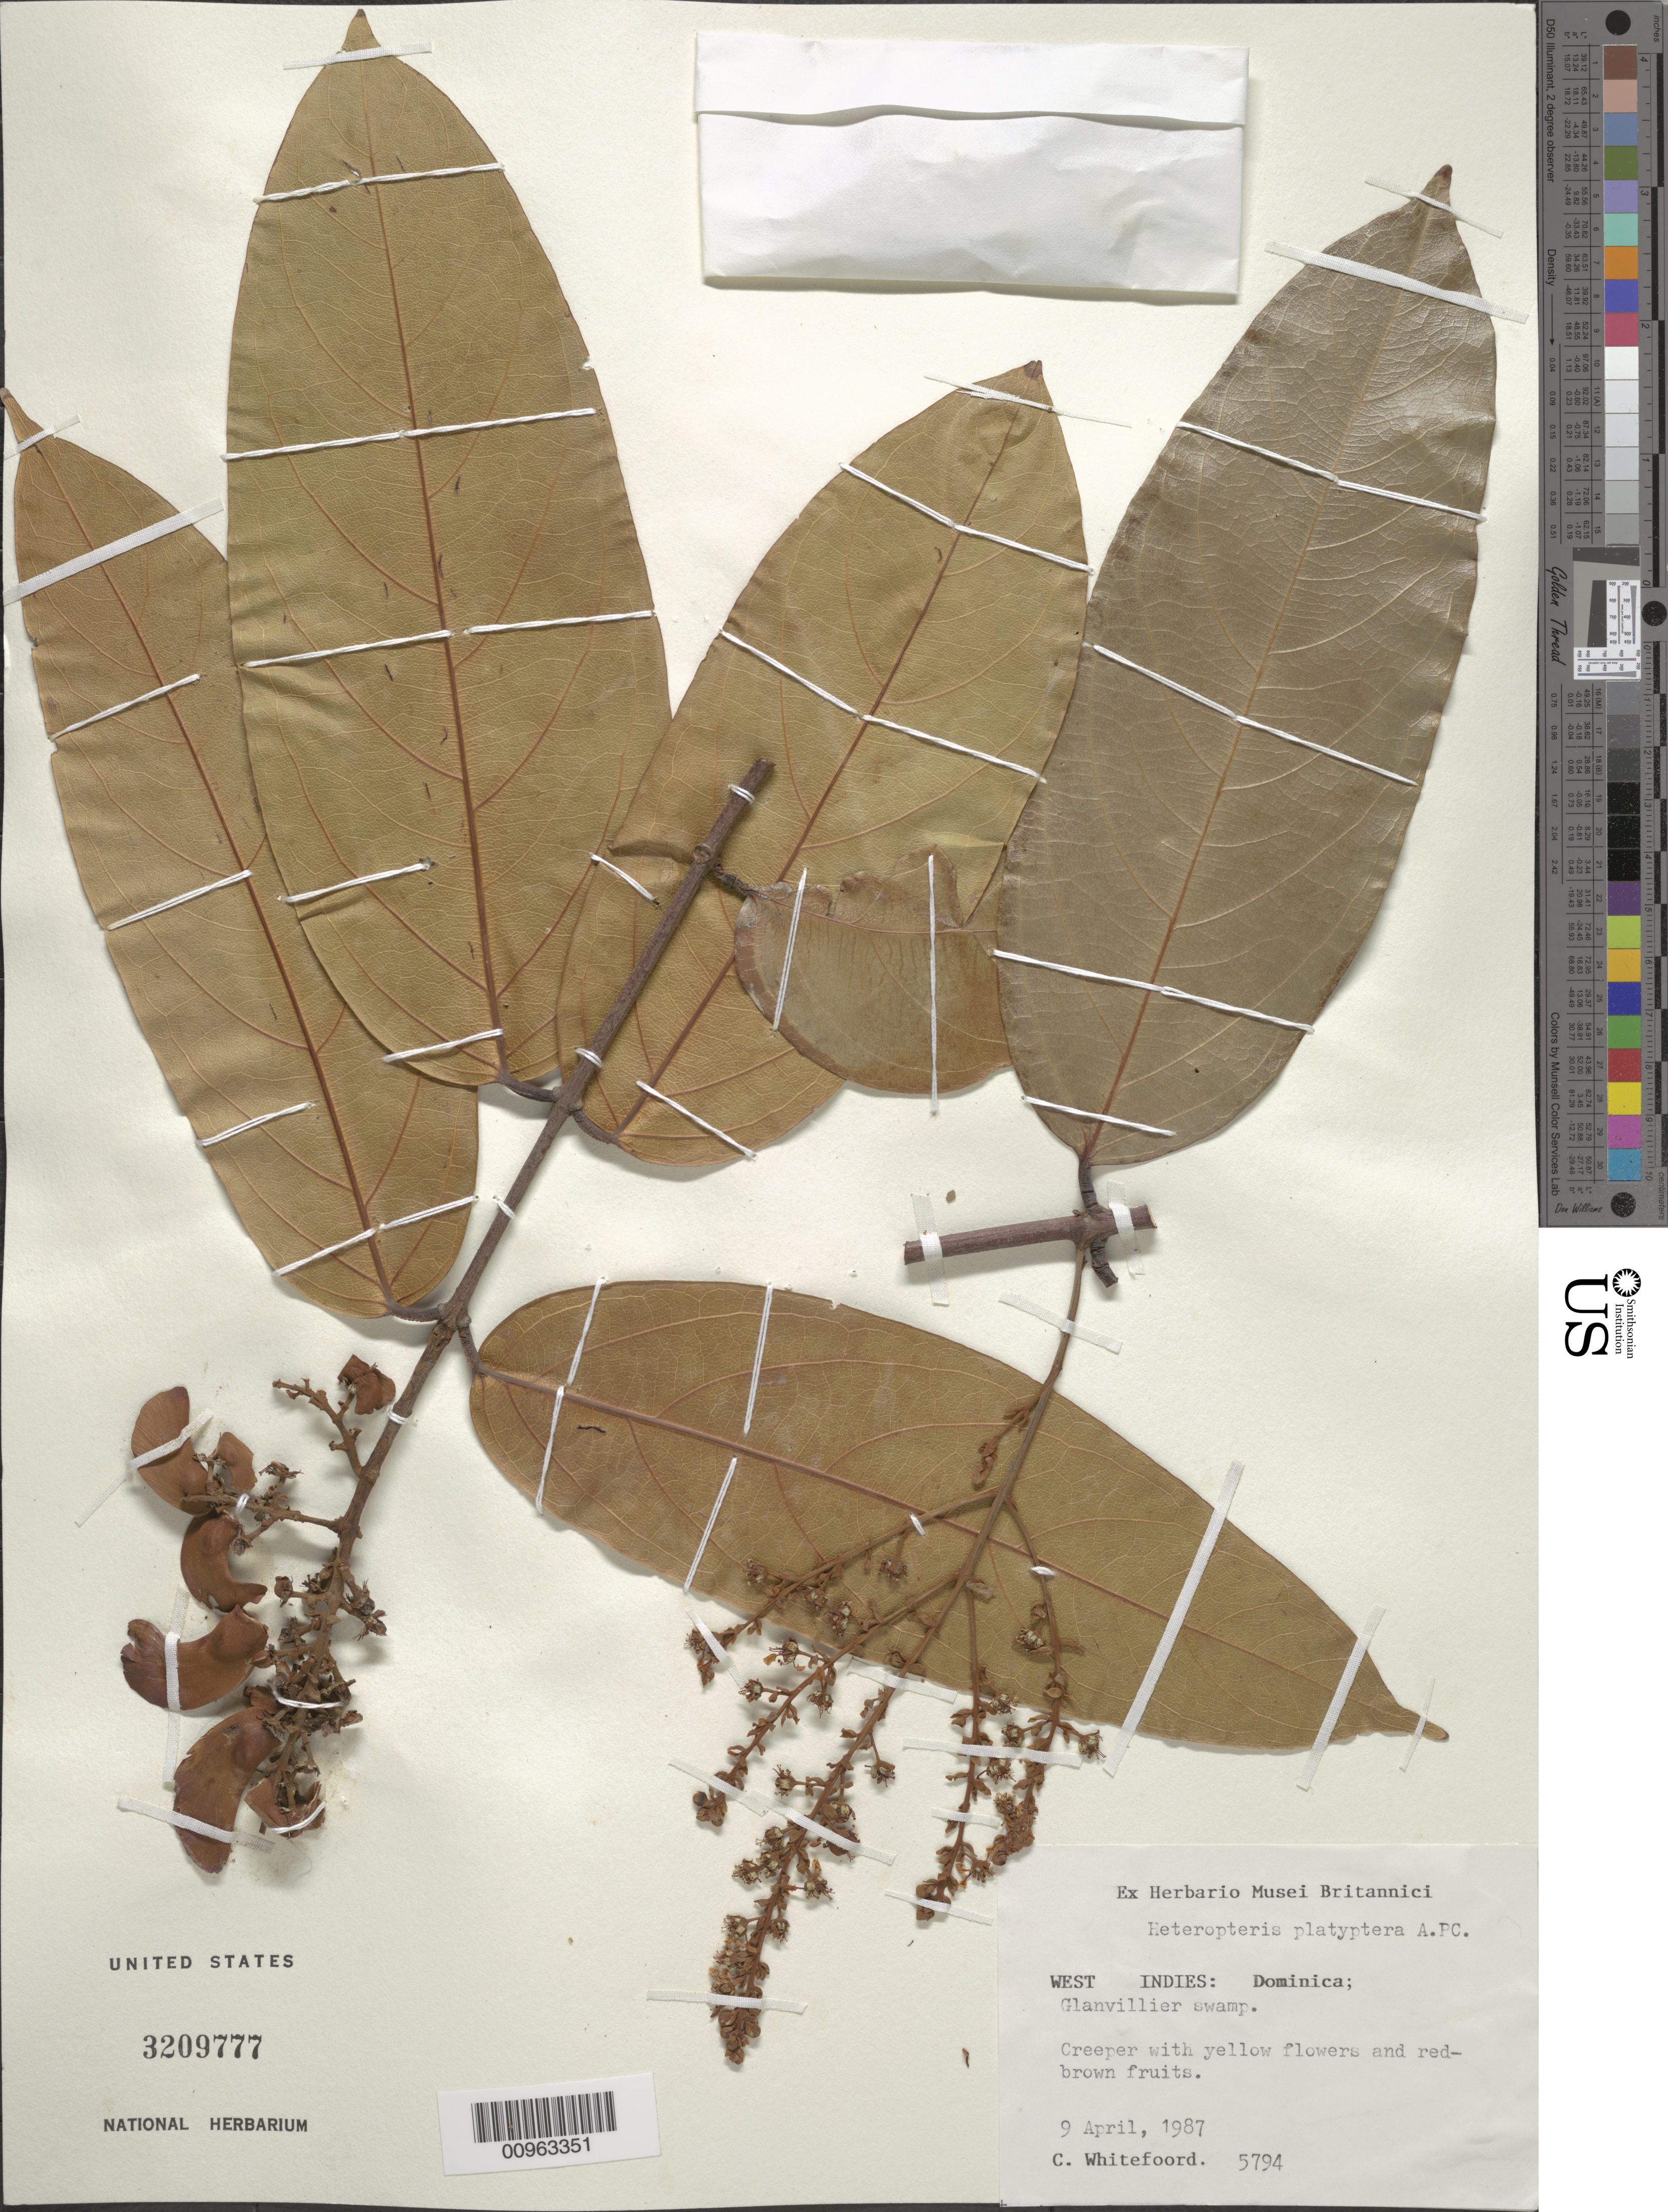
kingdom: Plantae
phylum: Tracheophyta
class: Magnoliopsida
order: Malpighiales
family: Malpighiaceae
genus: Heteropterys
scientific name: Heteropterys platyptera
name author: DC.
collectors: C. Whitefoord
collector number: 5794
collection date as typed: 09 Apr 1987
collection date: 1987-04-09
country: Dominica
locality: Glanvillier Swamp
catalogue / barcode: US 3209777